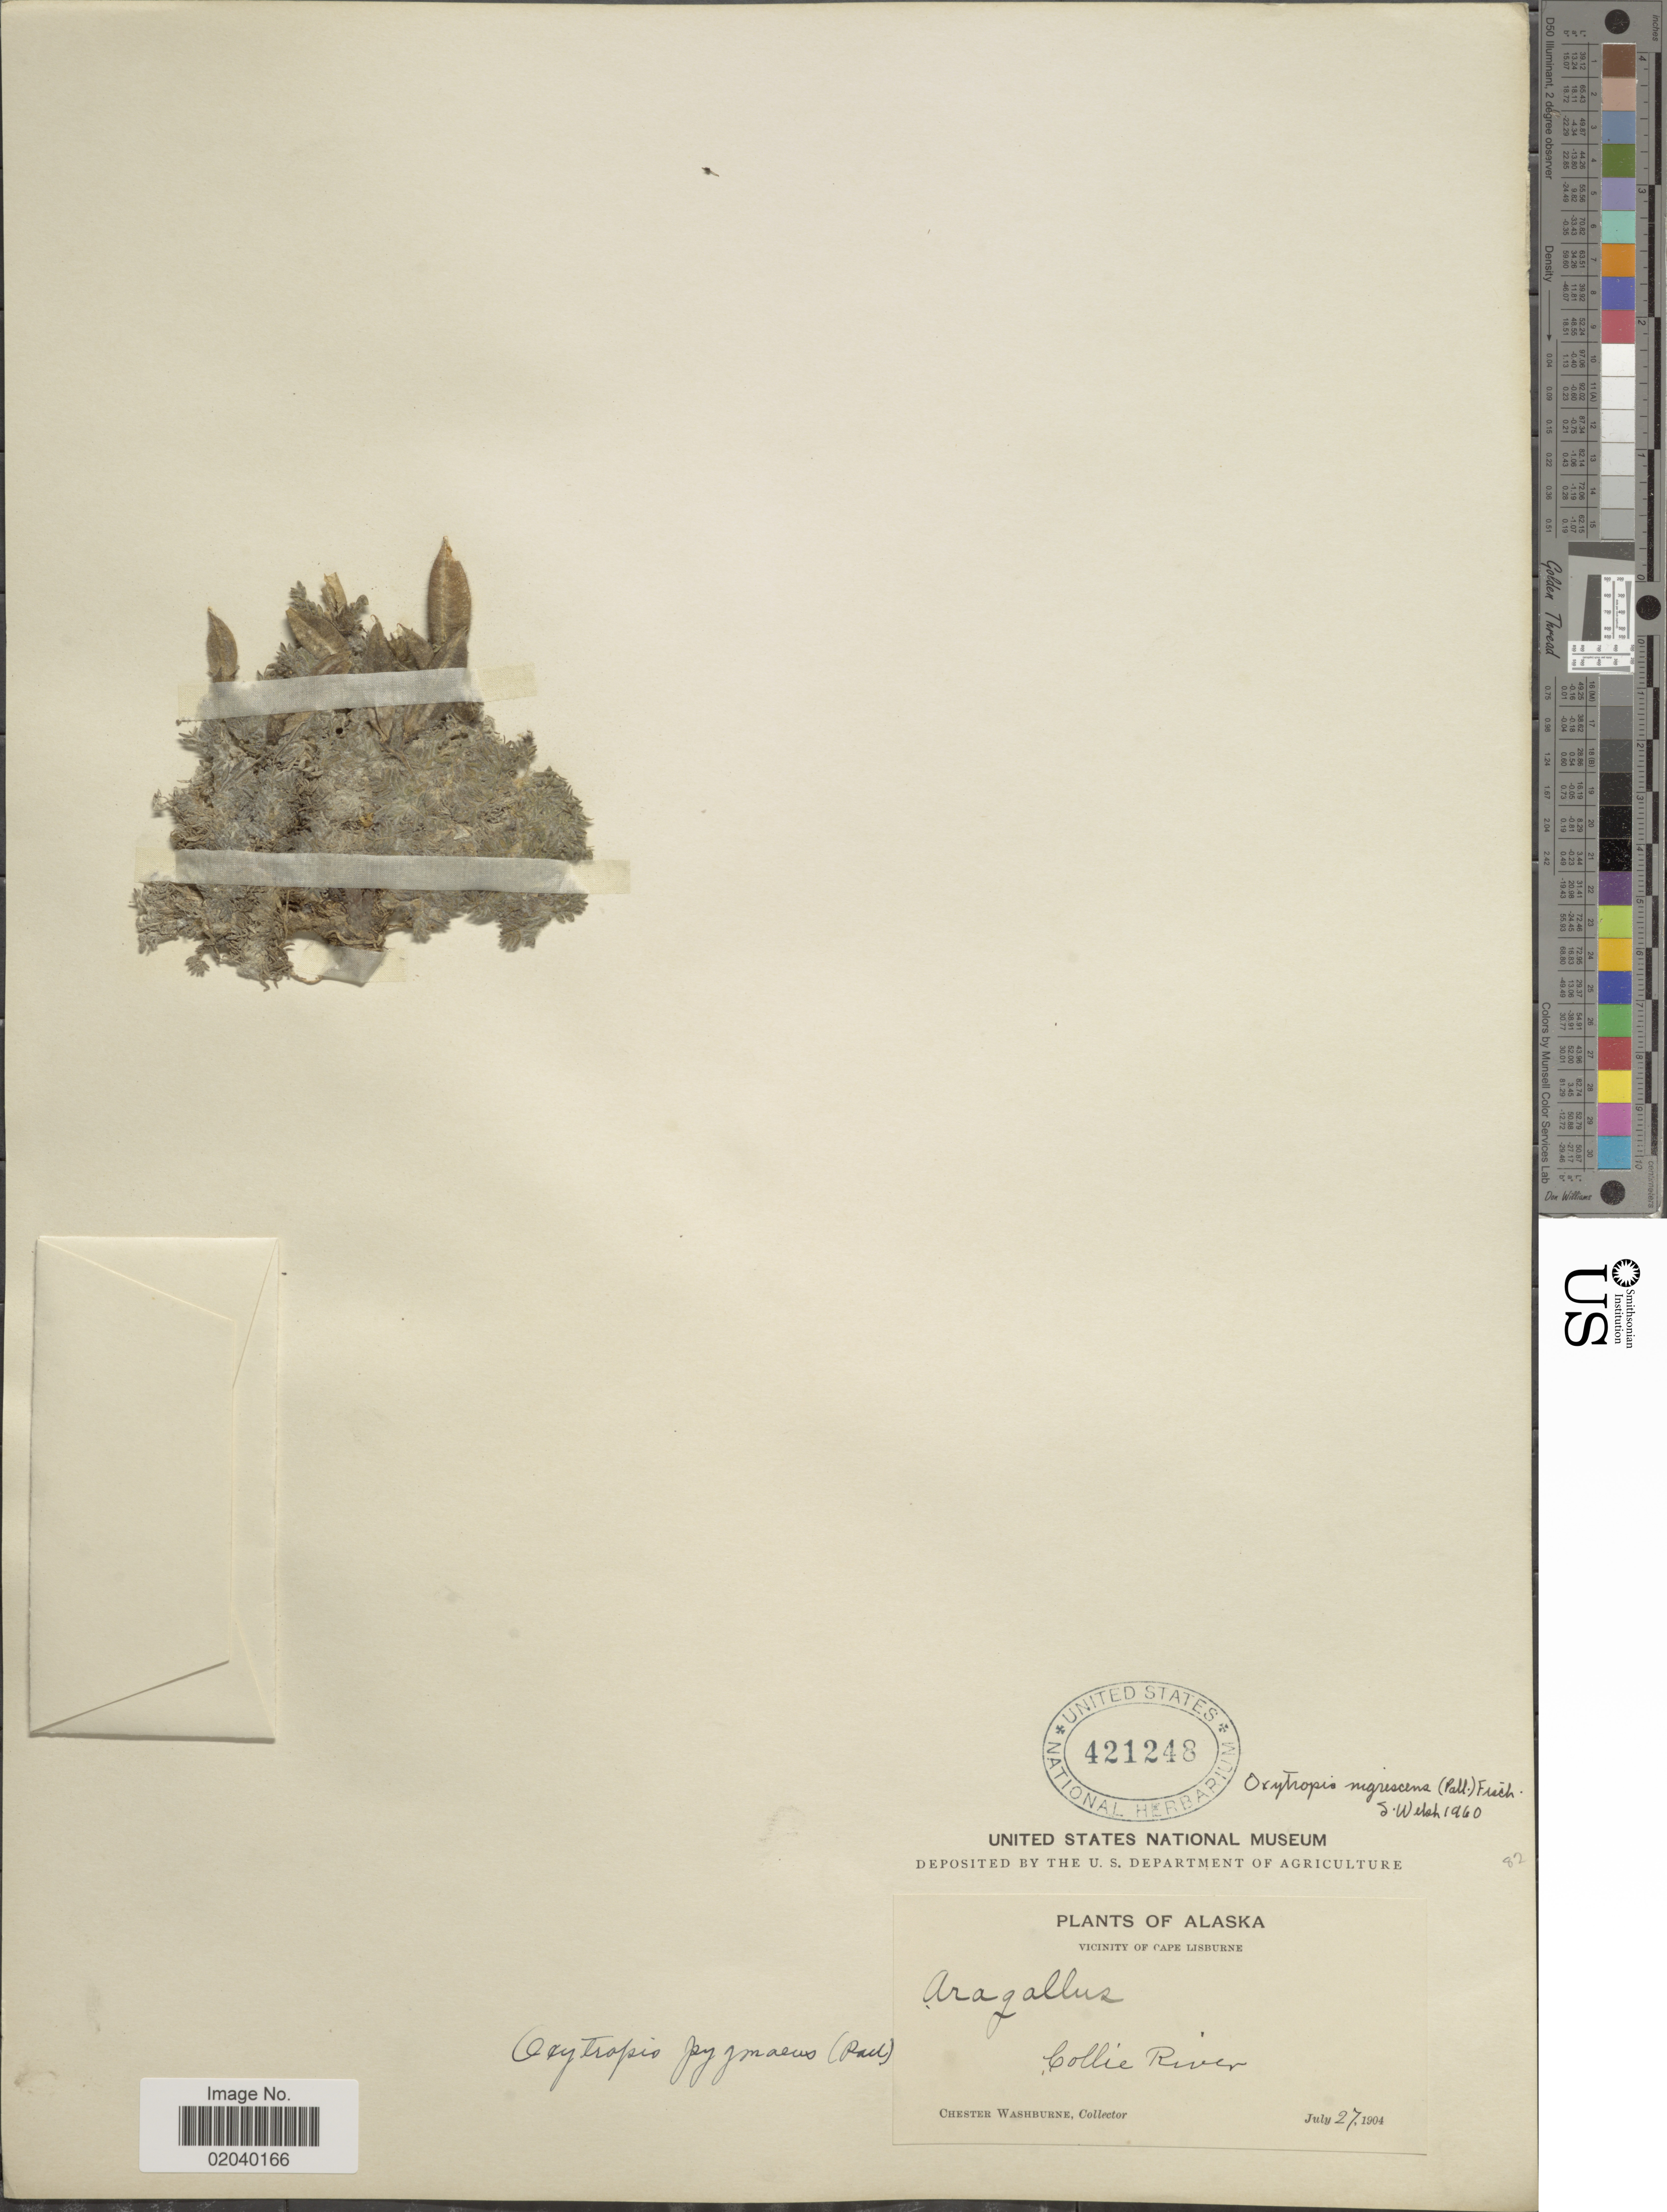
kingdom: Plantae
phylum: Tracheophyta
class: Magnoliopsida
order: Fabales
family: Fabaceae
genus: Oxytropis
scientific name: Oxytropis nigrescens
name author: (Pall.) Fisch. ex DC.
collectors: C. Washburne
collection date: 1904-06-27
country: United States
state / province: Alaska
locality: Vicinity of Cape Lisburne, Collie River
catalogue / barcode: US 421248